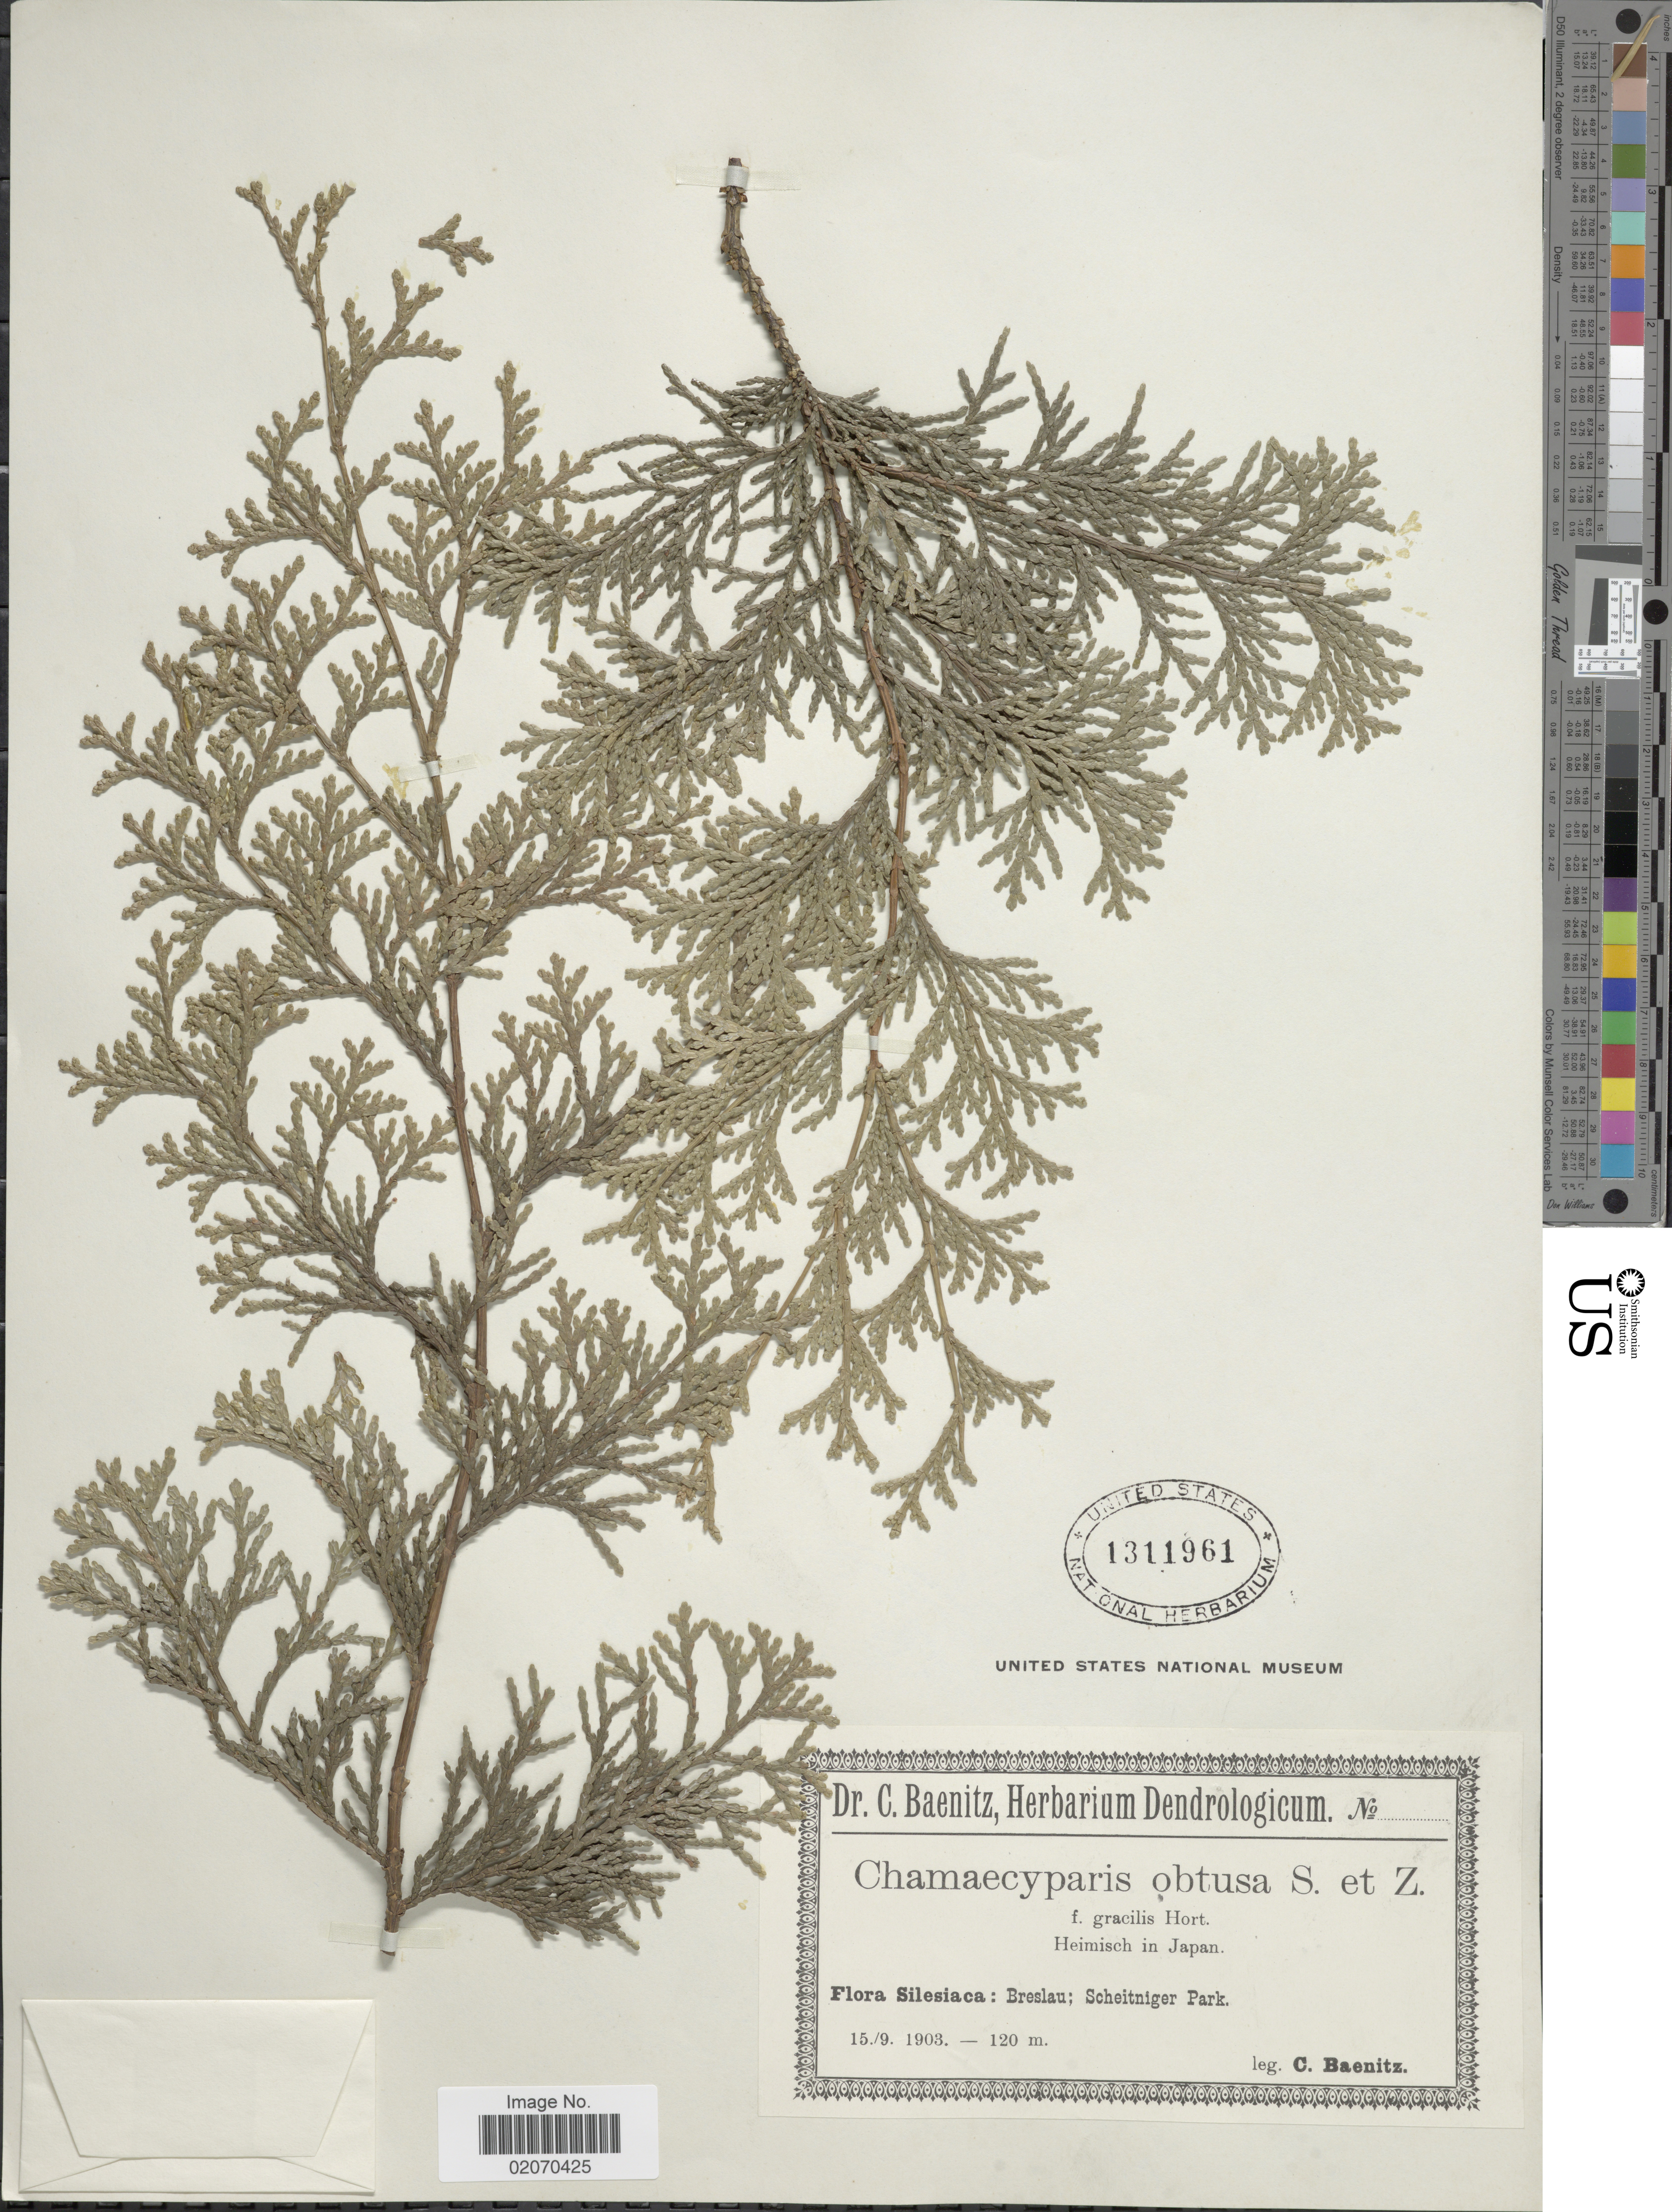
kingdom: Plantae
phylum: Tracheophyta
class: Pinopsida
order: Pinales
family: Cupressaceae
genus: Chamaecyparis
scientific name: Chamaecyparis obtusa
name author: (Siebold & Zucc.) Endl.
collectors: C. G. Baenitz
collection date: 1903-09-15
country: Poland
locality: Silesiaca: Breslau; Scheitniger Park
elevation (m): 120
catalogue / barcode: US 1311961